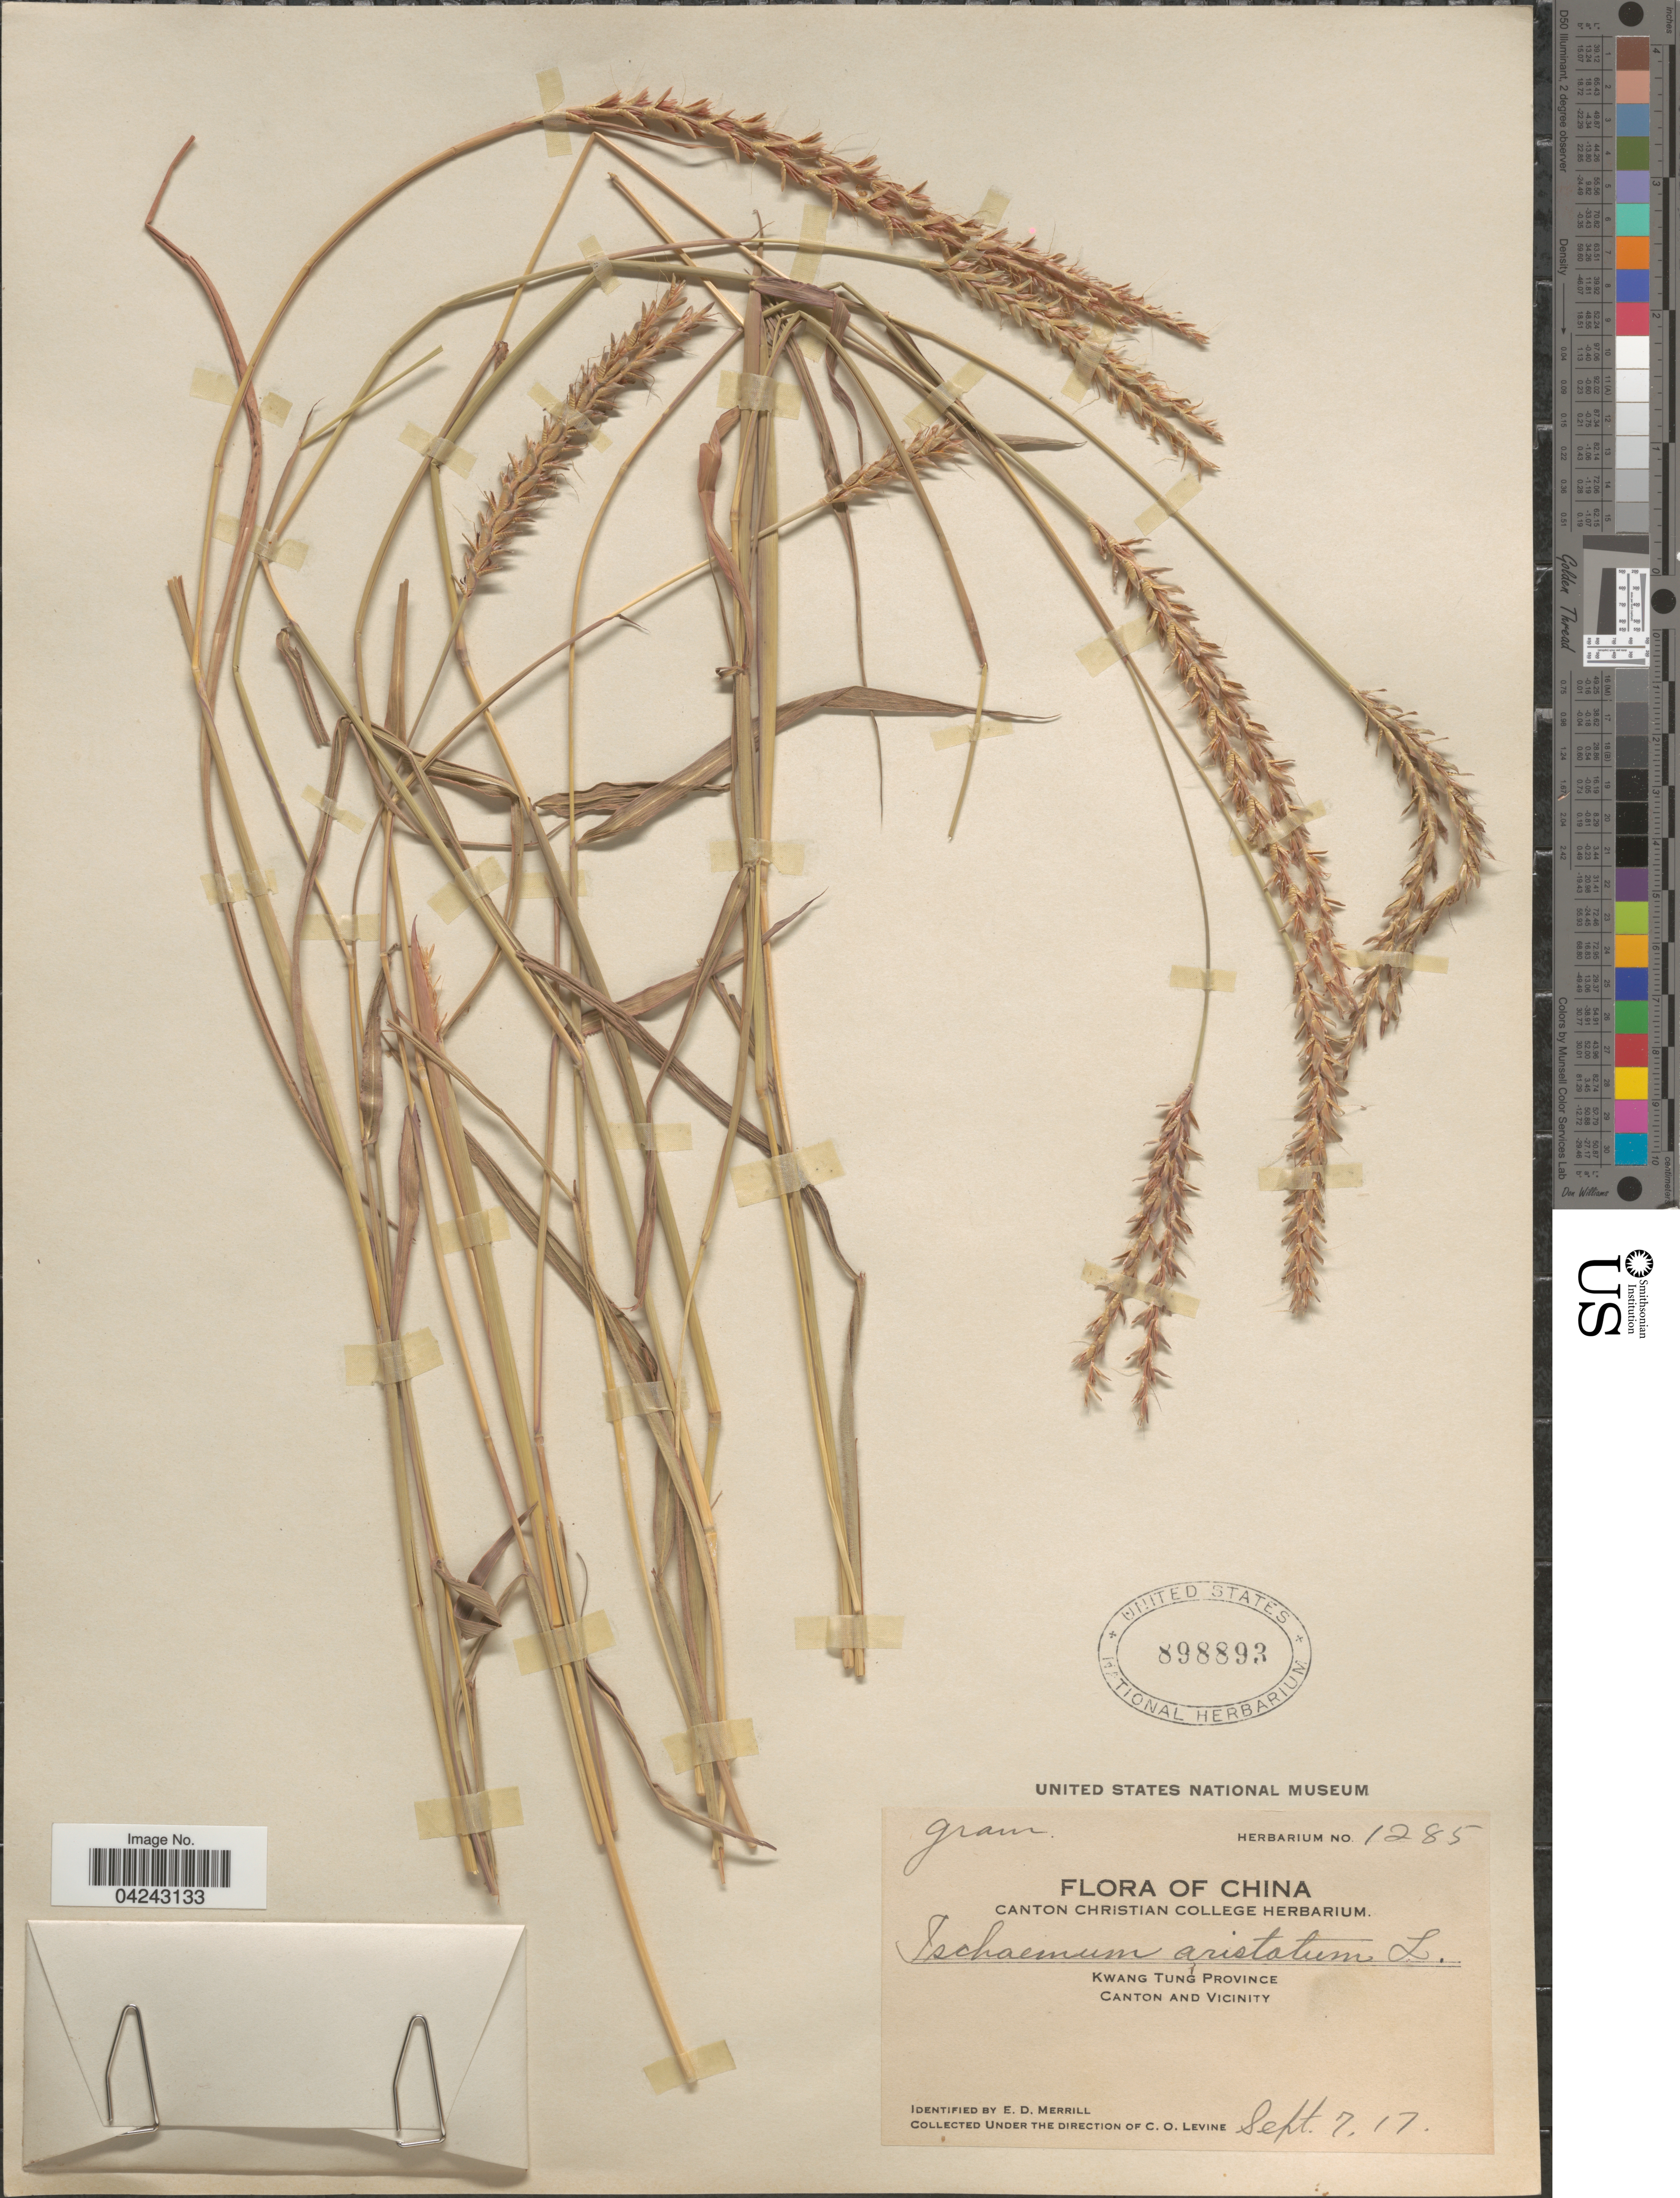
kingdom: Plantae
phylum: Tracheophyta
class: Liliopsida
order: Poales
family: Poaceae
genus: Ischaemum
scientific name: Ischaemum aristatum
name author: L.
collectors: E. D. Merrill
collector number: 1285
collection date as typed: Transcribed d/m/y: 7/9/17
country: China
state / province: Guangdong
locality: Kwang Tung Province. Canton And Vicinity.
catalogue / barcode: US 898893